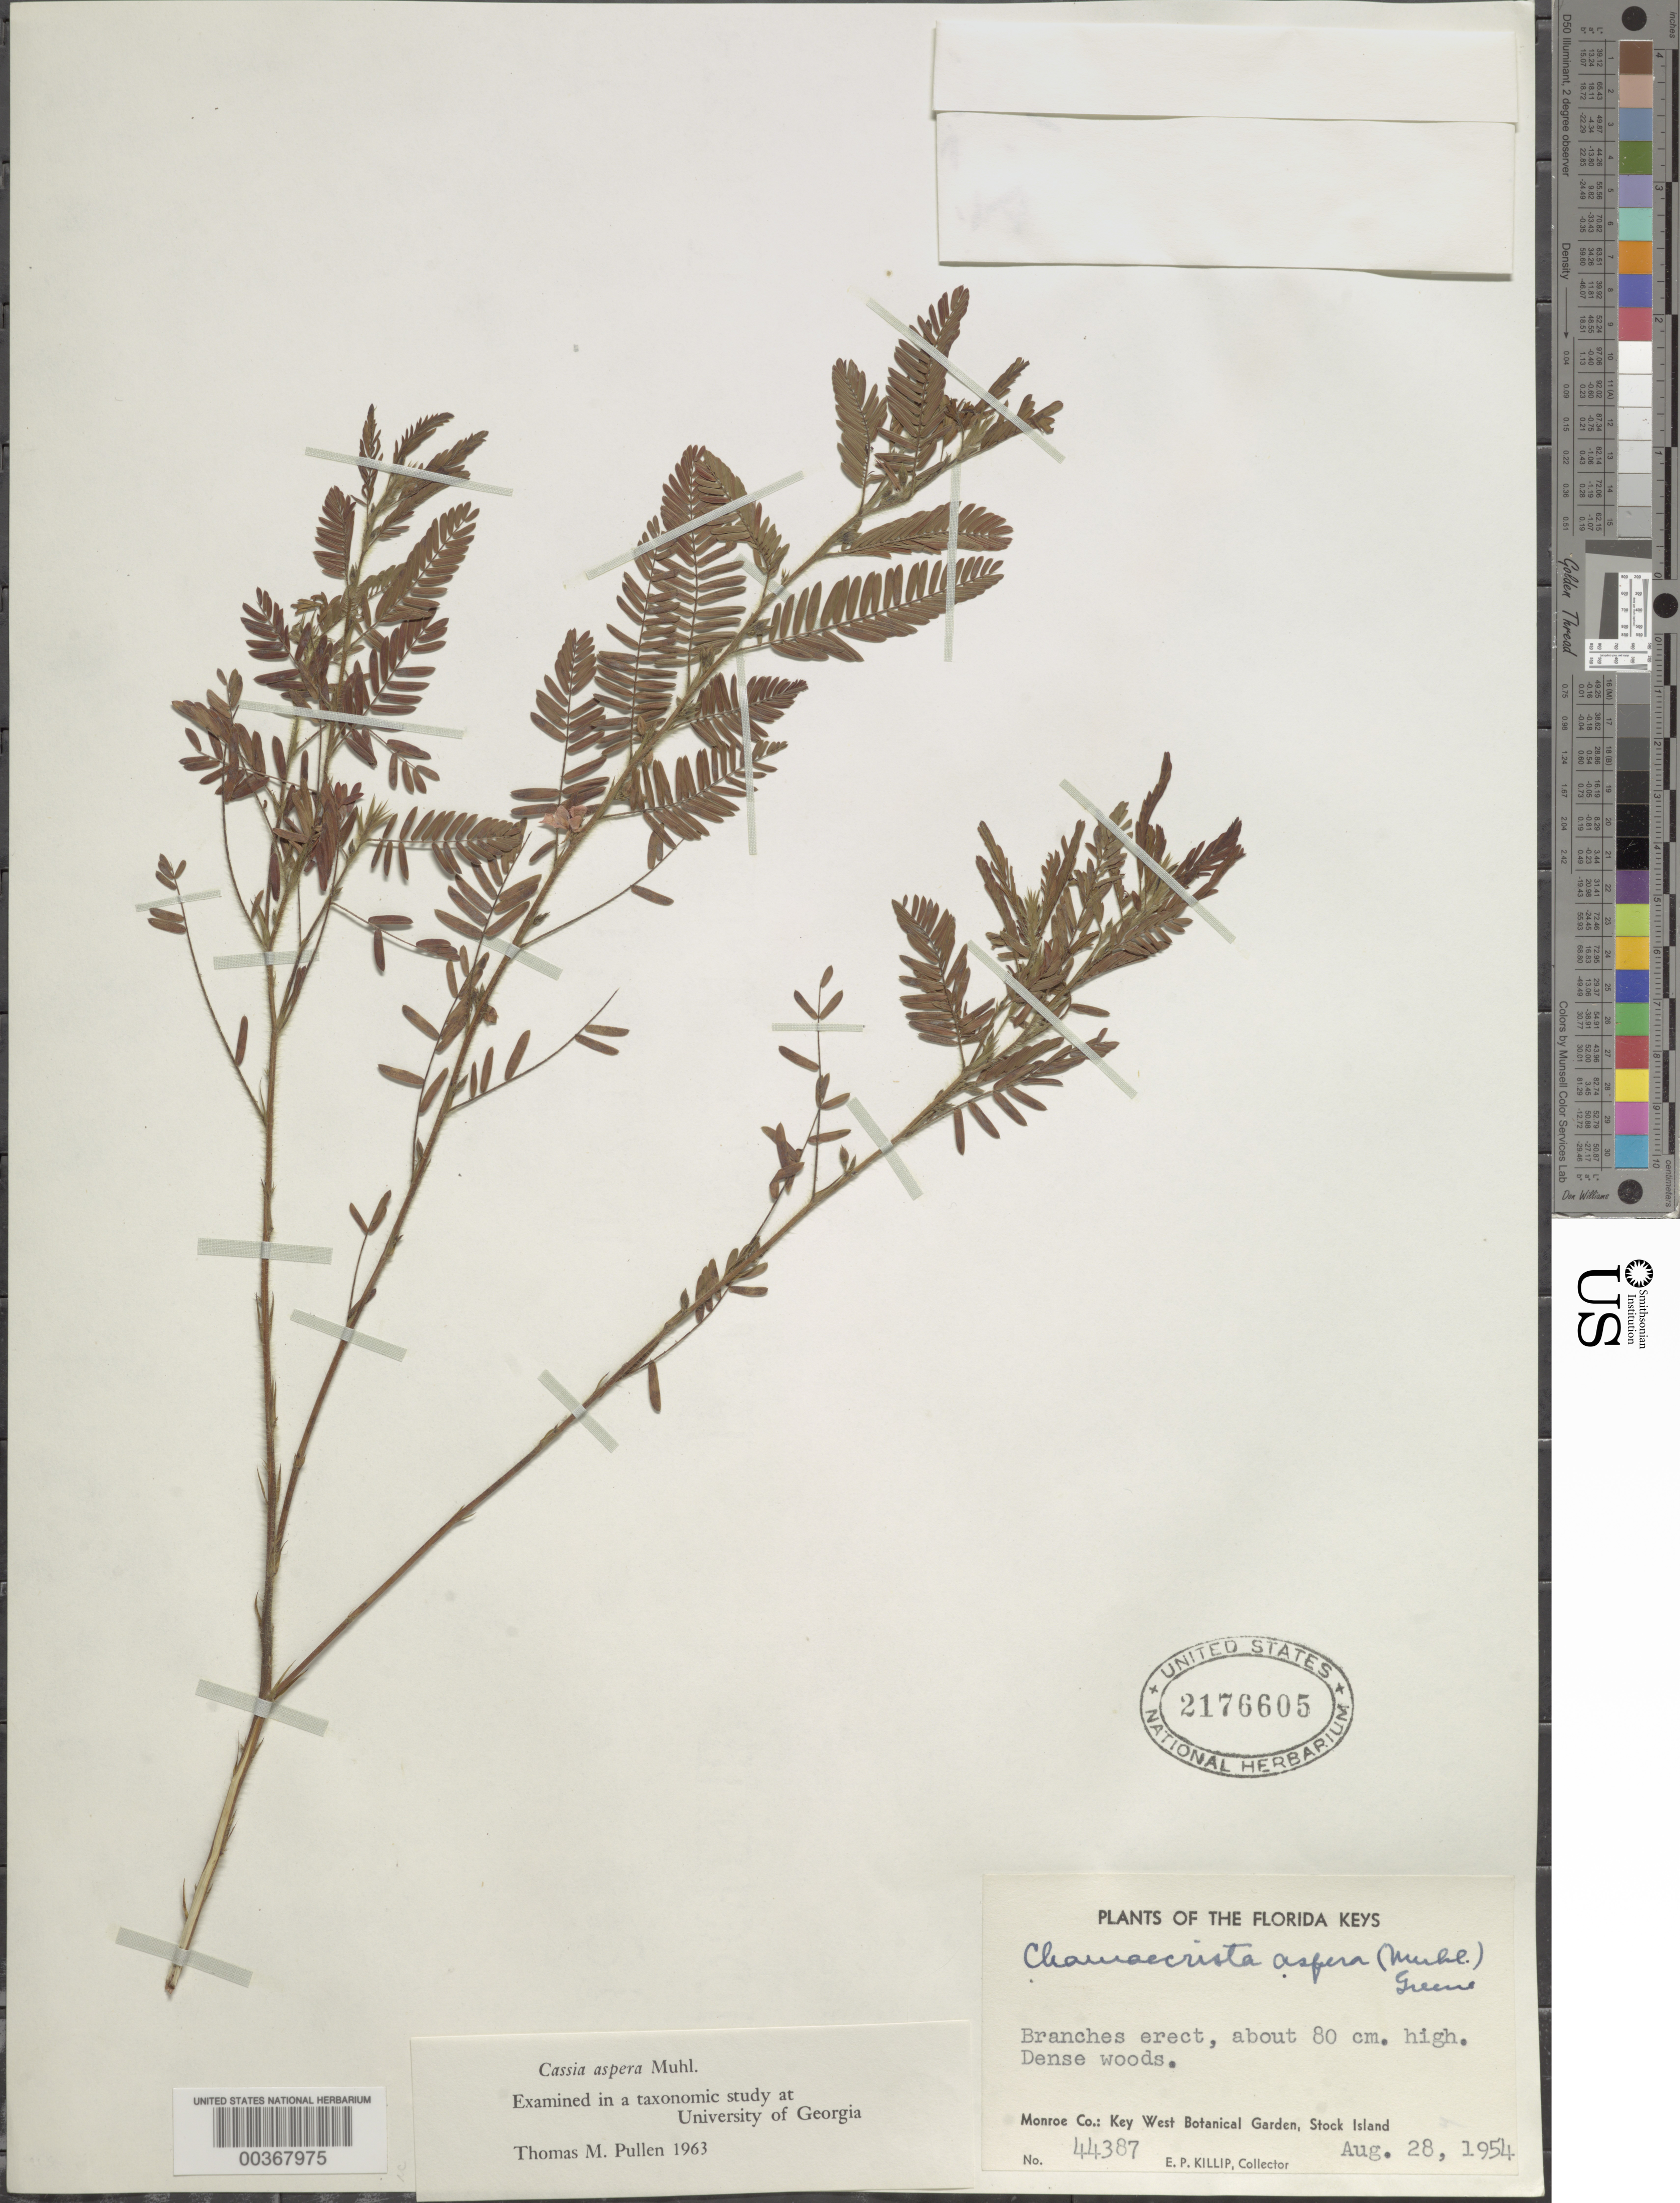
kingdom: Plantae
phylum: Tracheophyta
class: Magnoliopsida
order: Fabales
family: Fabaceae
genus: Chamaecrista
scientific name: Chamaecrista nictitans var. aspera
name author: (Muhl. ex Elliot) H.S. Irwin & Barneby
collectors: E. P. Killip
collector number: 44387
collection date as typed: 28 Aug 1954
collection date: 1954-08-28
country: United States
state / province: Florida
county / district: Monroe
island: Stock Island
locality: Key West Botanical Garden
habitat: Dense woods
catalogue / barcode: US 2176605